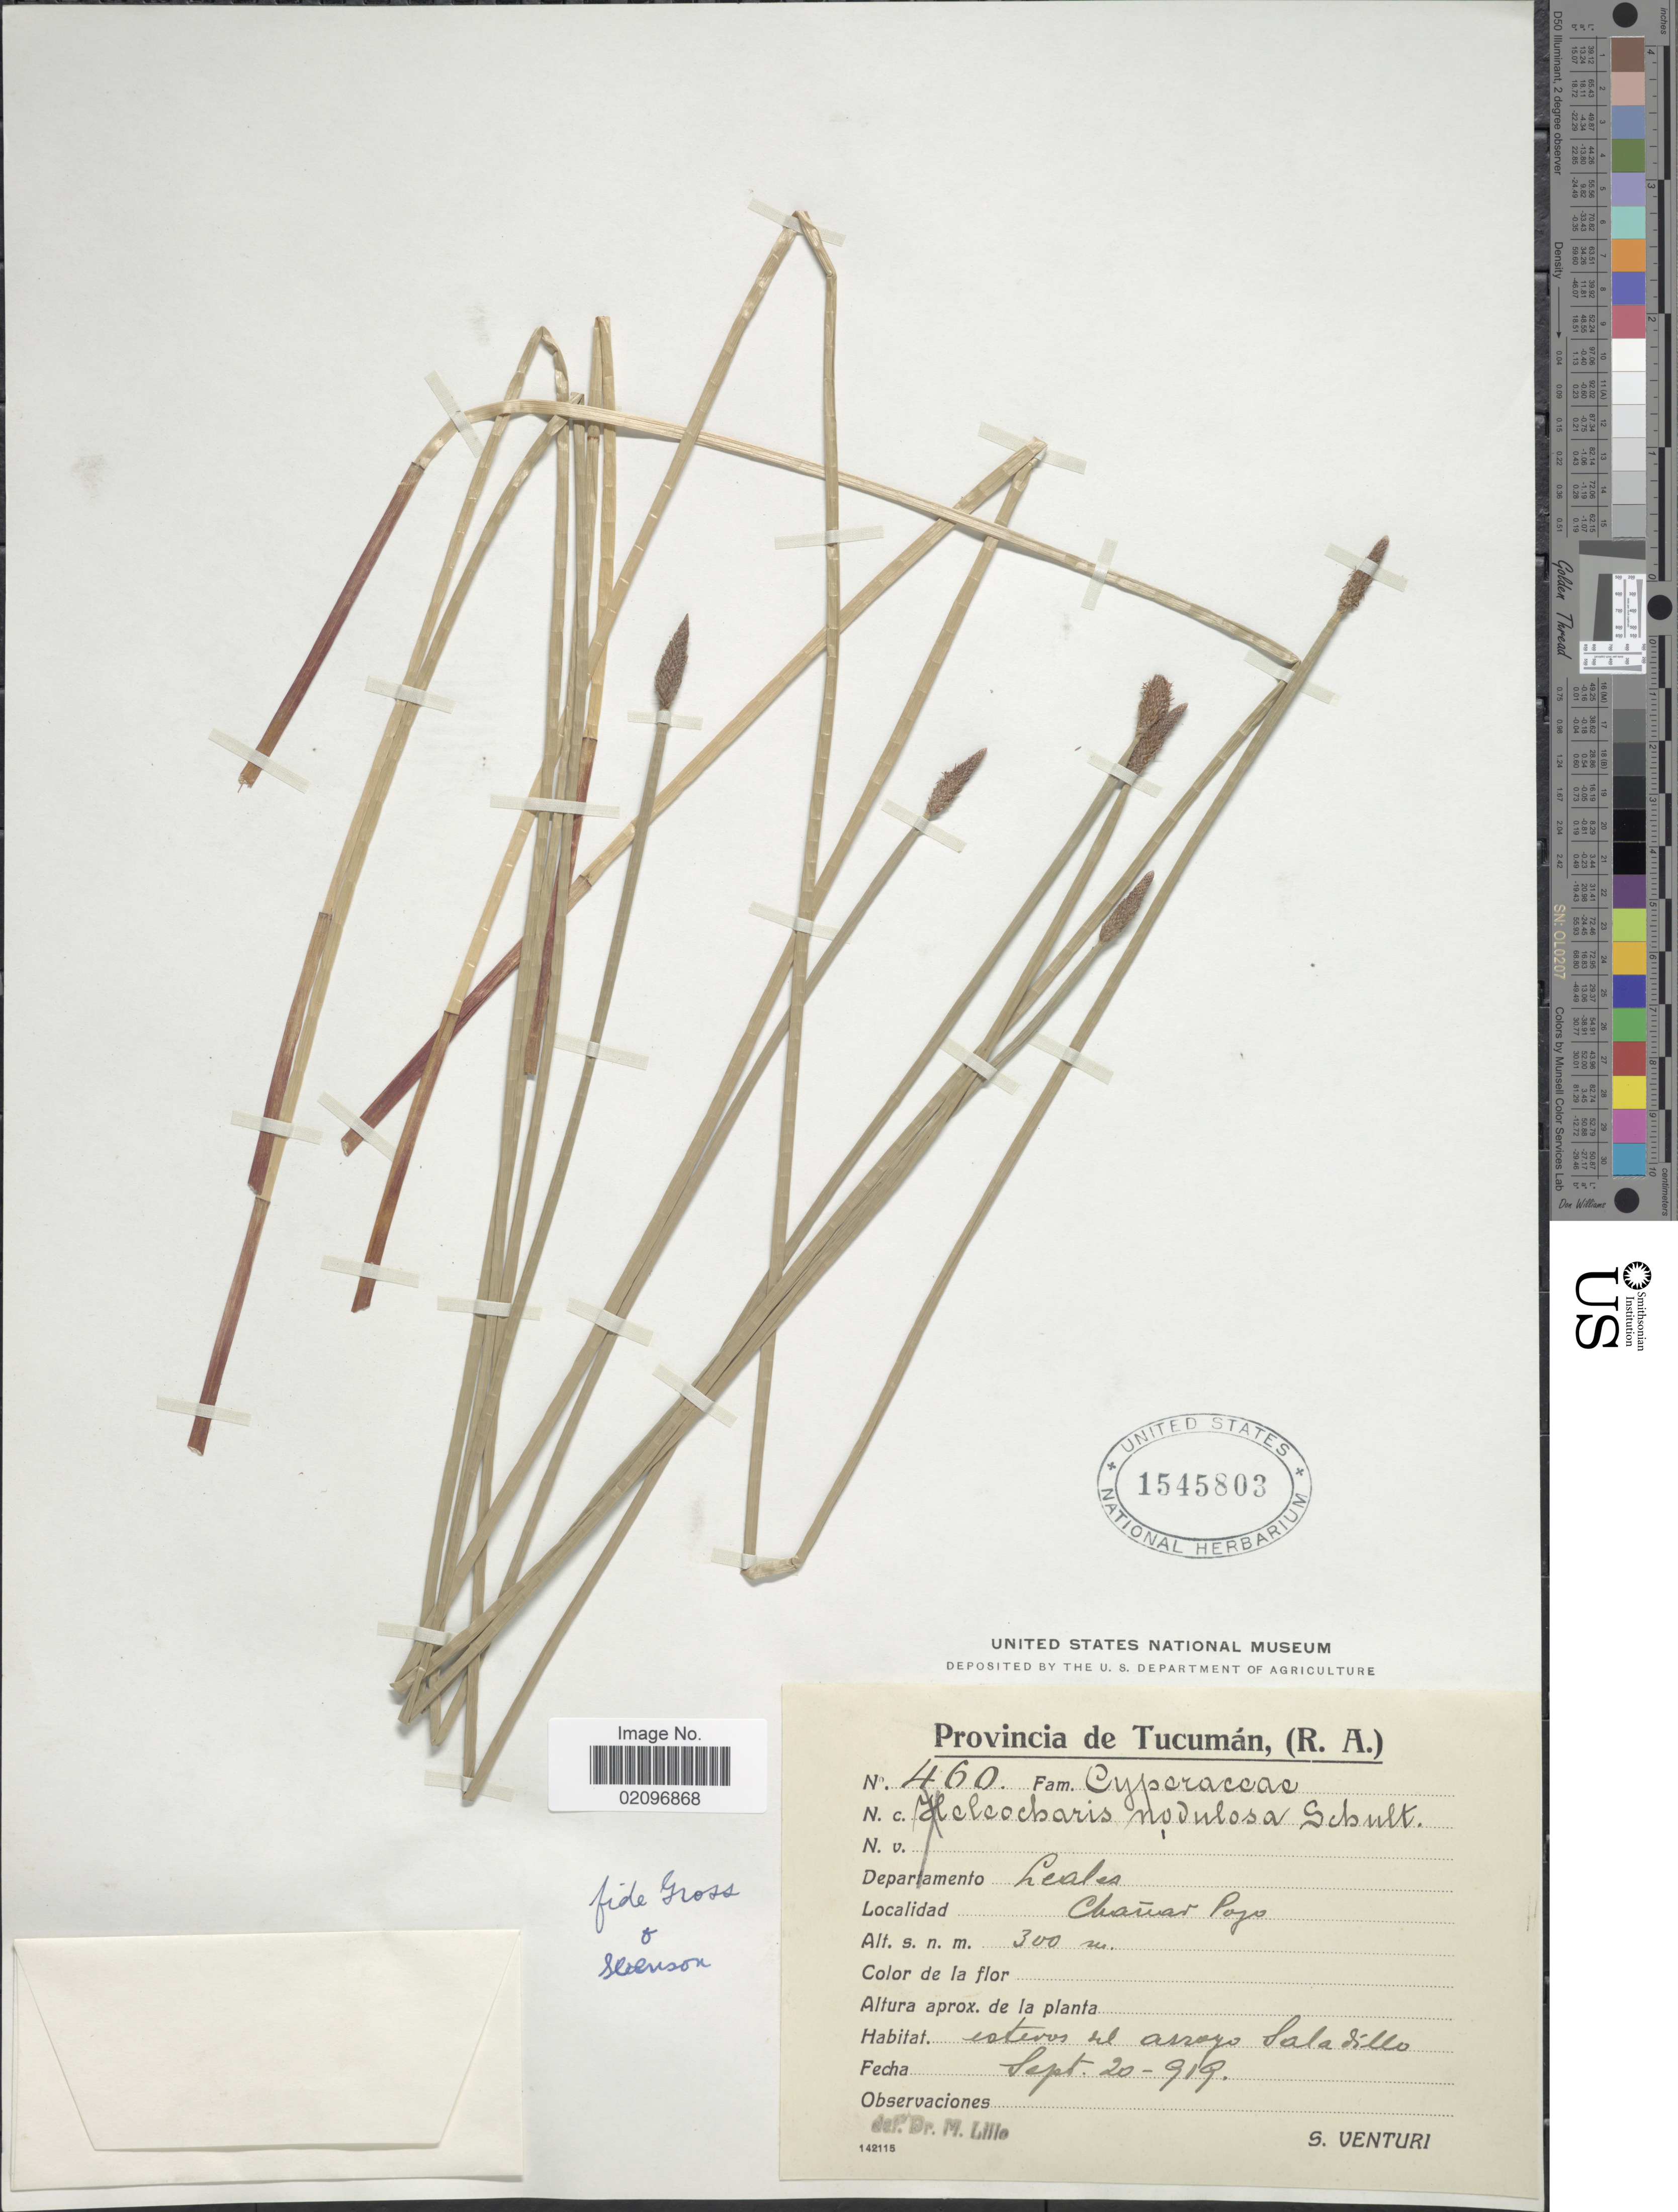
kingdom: Plantae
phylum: Tracheophyta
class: Liliopsida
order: Poales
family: Cyperaceae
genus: Eleocharis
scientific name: Eleocharis montana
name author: (Kunth) Roem. & Schult.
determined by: Strong, Mark T., (BOT), Smithsonian Institution - National Museum of Natural History (UNITED STATES)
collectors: S. Venturi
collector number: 460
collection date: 1919-09-20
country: Argentina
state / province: Tucuman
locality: (R.A.) Departamento Leales, Chañar Pozo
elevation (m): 300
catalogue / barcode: US 1545803